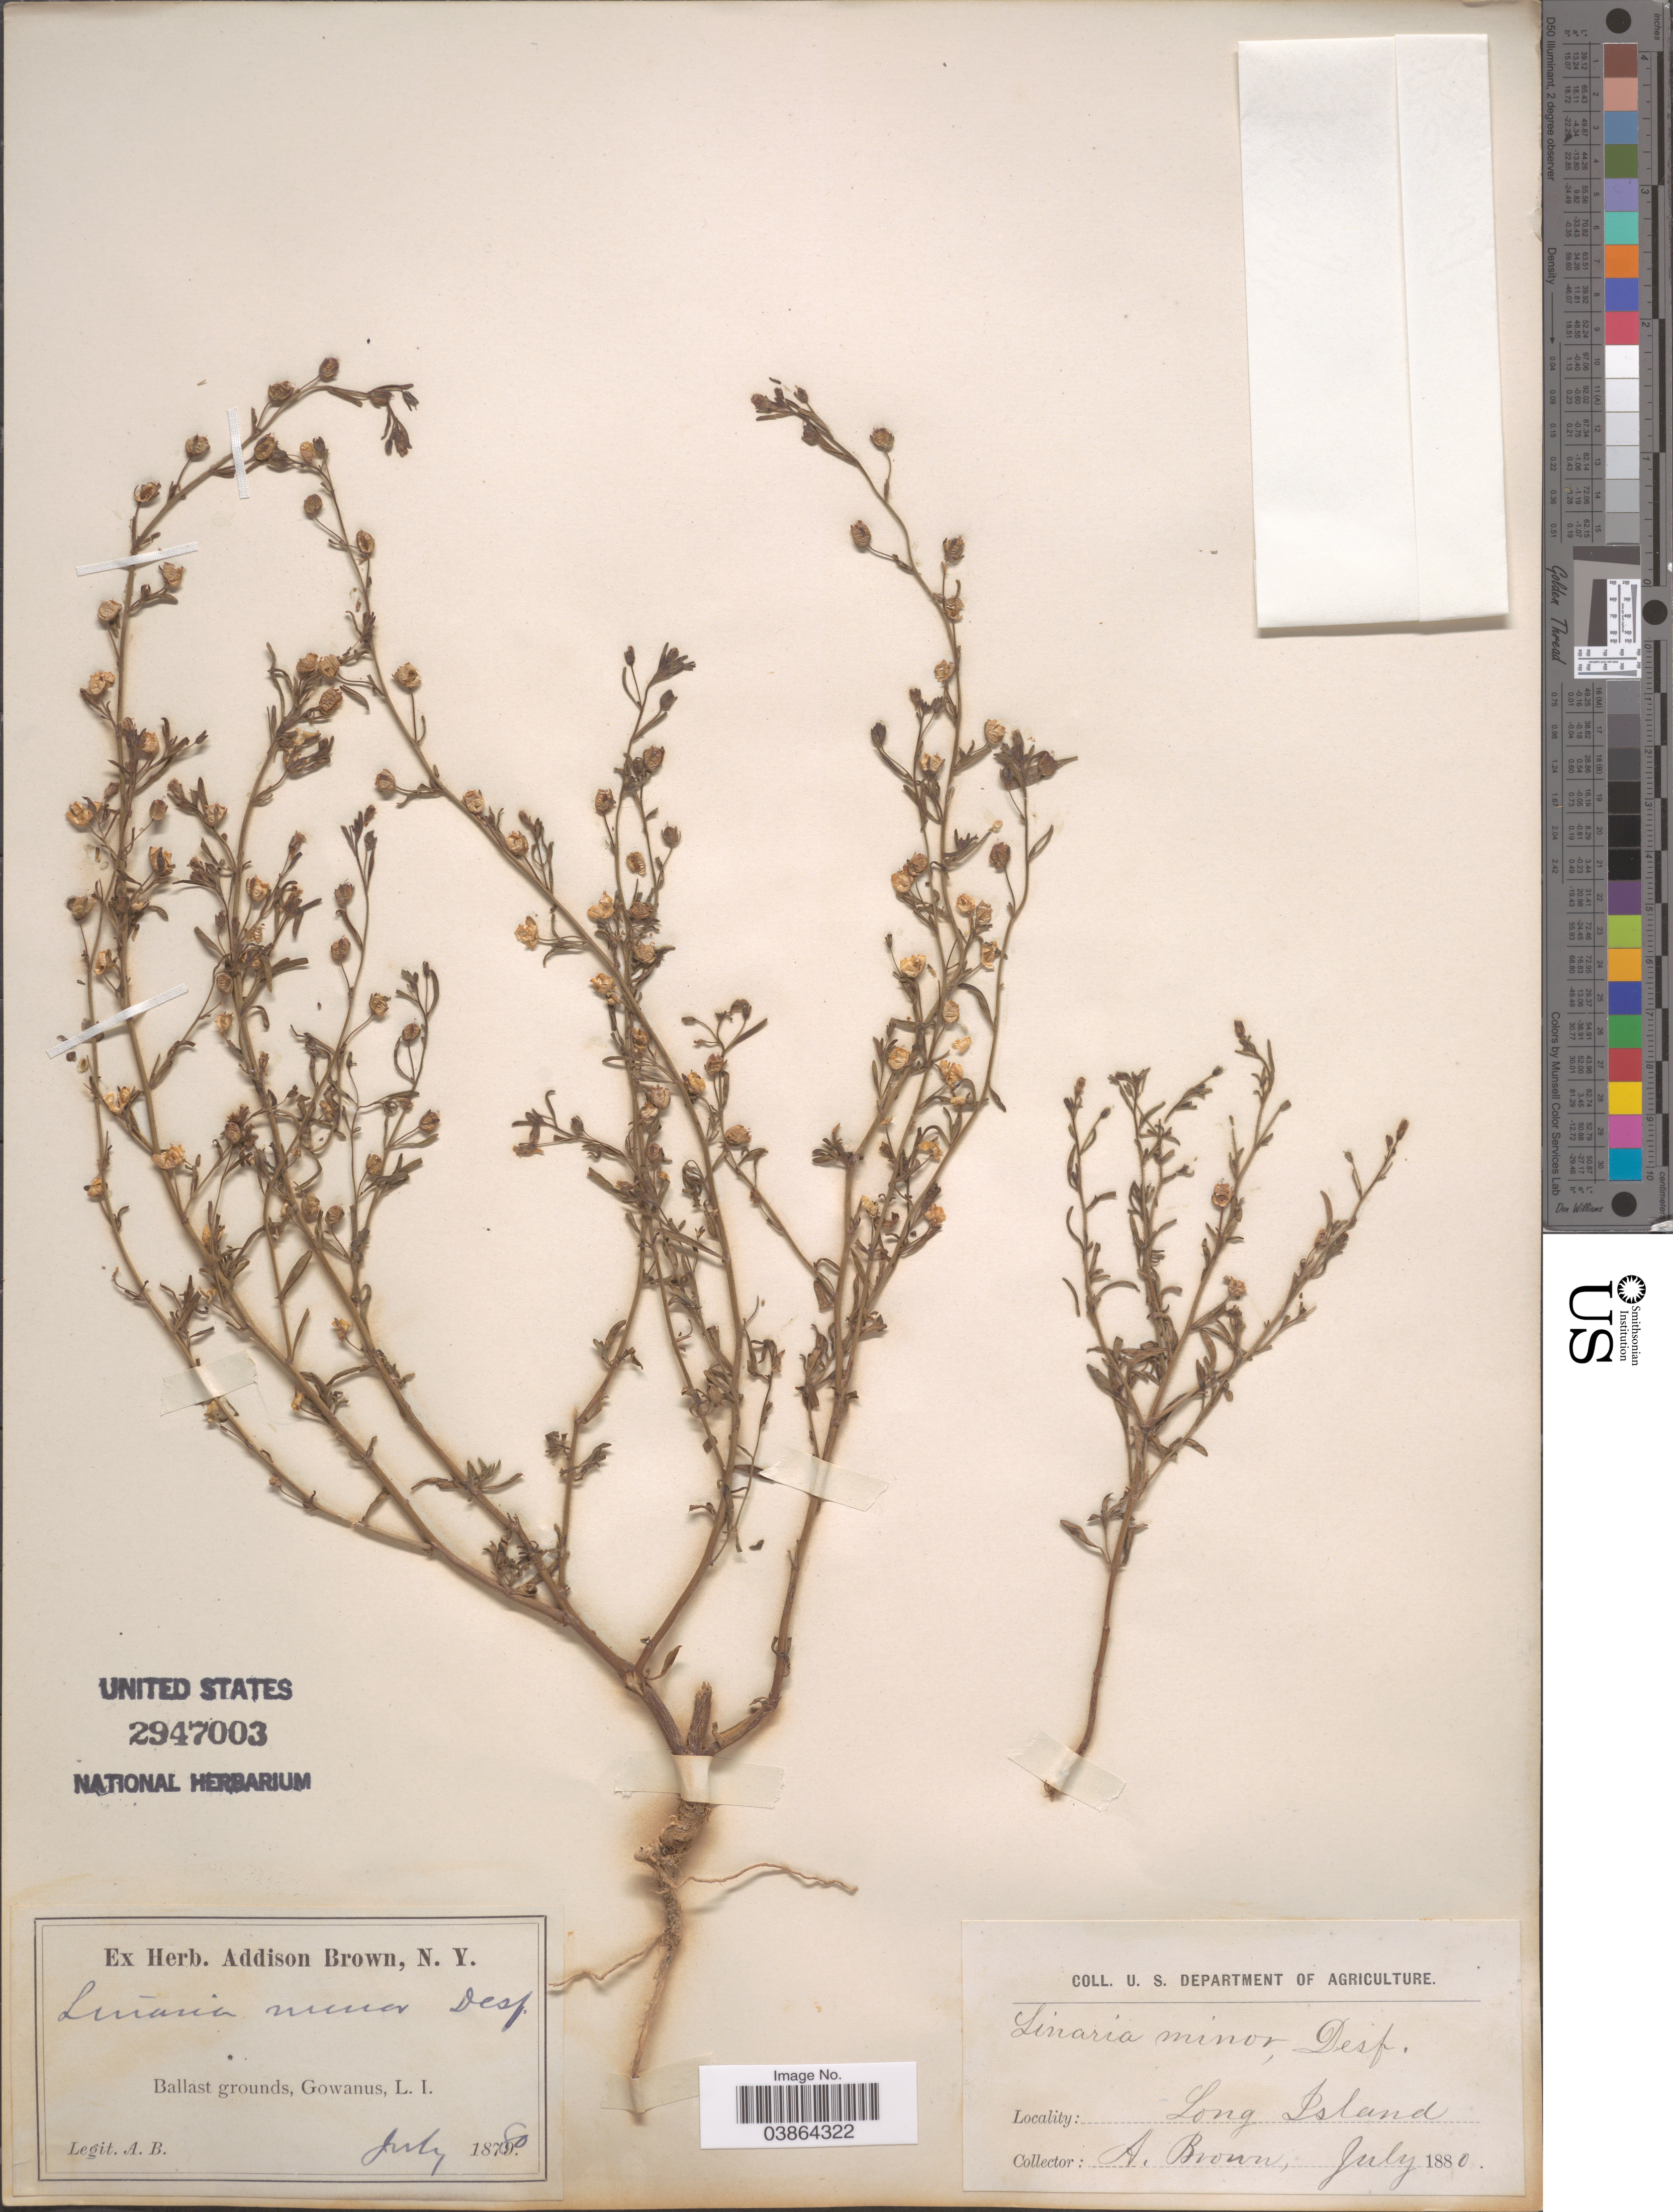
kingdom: Plantae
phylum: Tracheophyta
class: Magnoliopsida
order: Lamiales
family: Plantaginaceae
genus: Chaenorrhinum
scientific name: Chaenorrhinum minor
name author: (L.) Lange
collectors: A. Brown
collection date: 1880-07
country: United States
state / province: New York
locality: Gowanus, Long Island.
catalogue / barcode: US 2947003